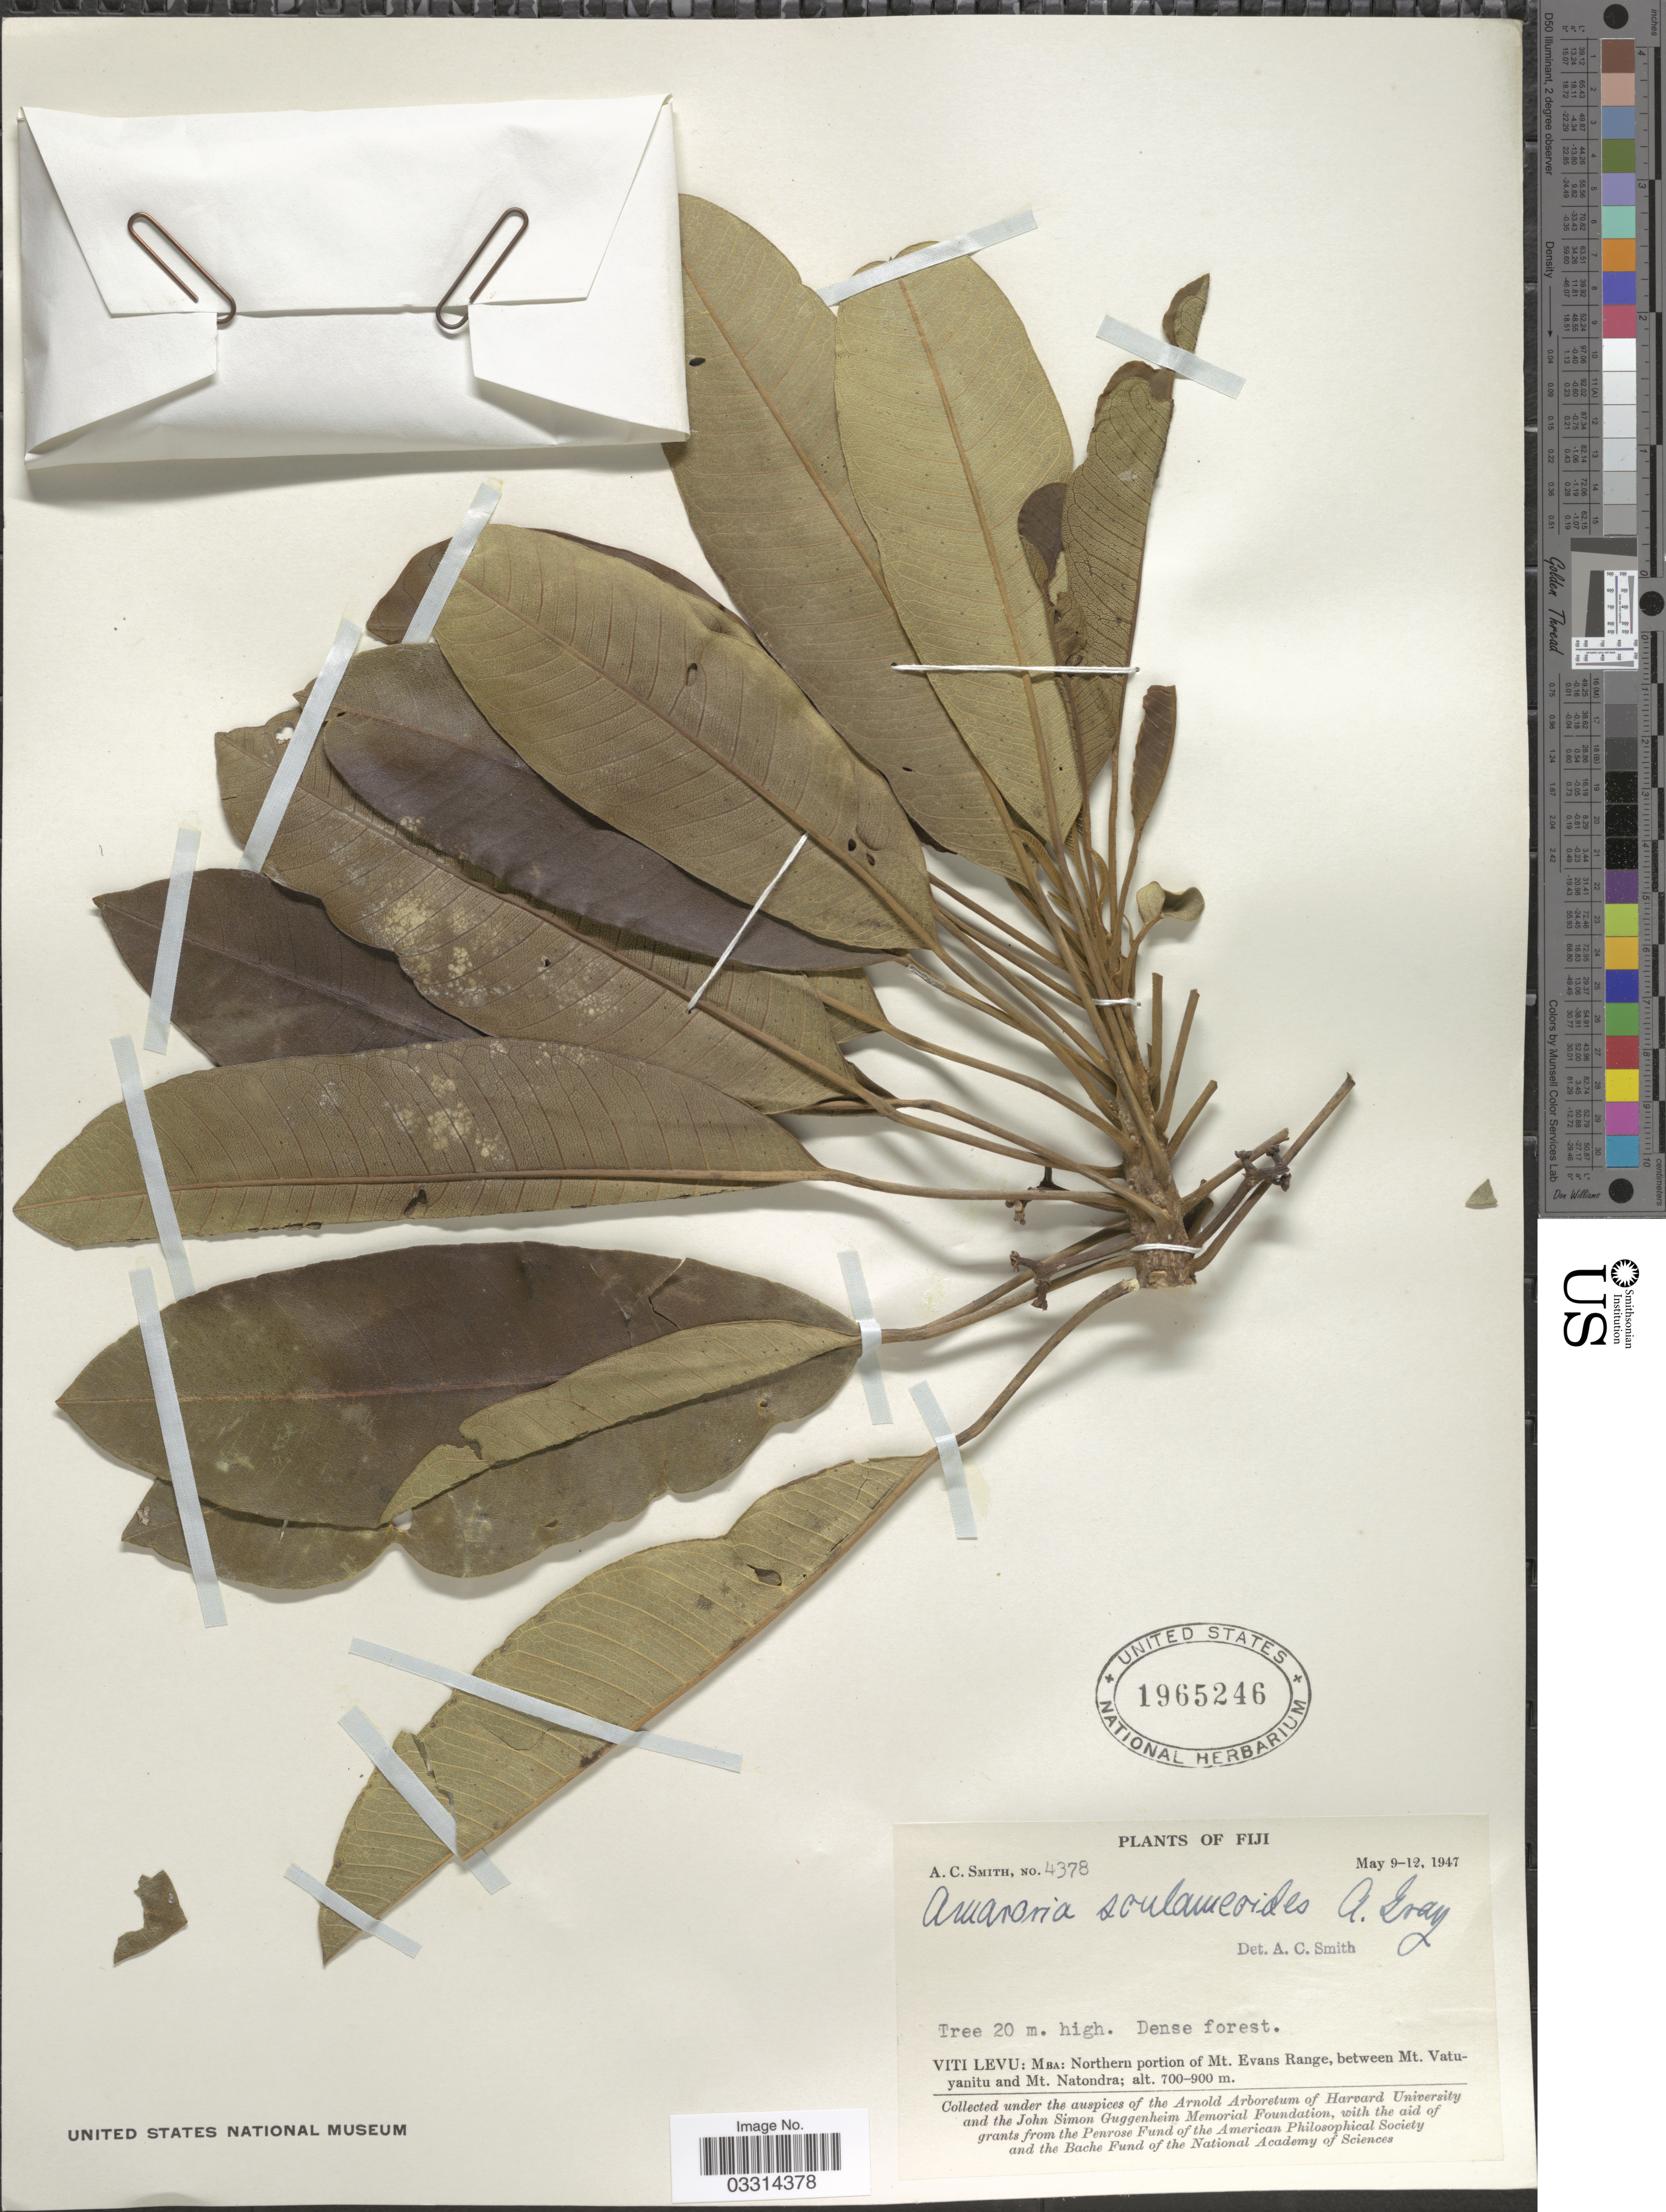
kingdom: Plantae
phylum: Tracheophyta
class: Magnoliopsida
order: Sapindales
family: Simaroubaceae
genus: Soulamea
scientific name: Soulamea soulameoides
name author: (A. Gray) Noot.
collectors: A. C. Smith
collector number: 4378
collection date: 1947-05-09/1947-05-12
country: Fiji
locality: Viti Levu: MBA: Northern portion of Mt. Evans Range, between Mt. Vatuyanitu and Mt. Natondra.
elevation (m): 700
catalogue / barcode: US 1965246